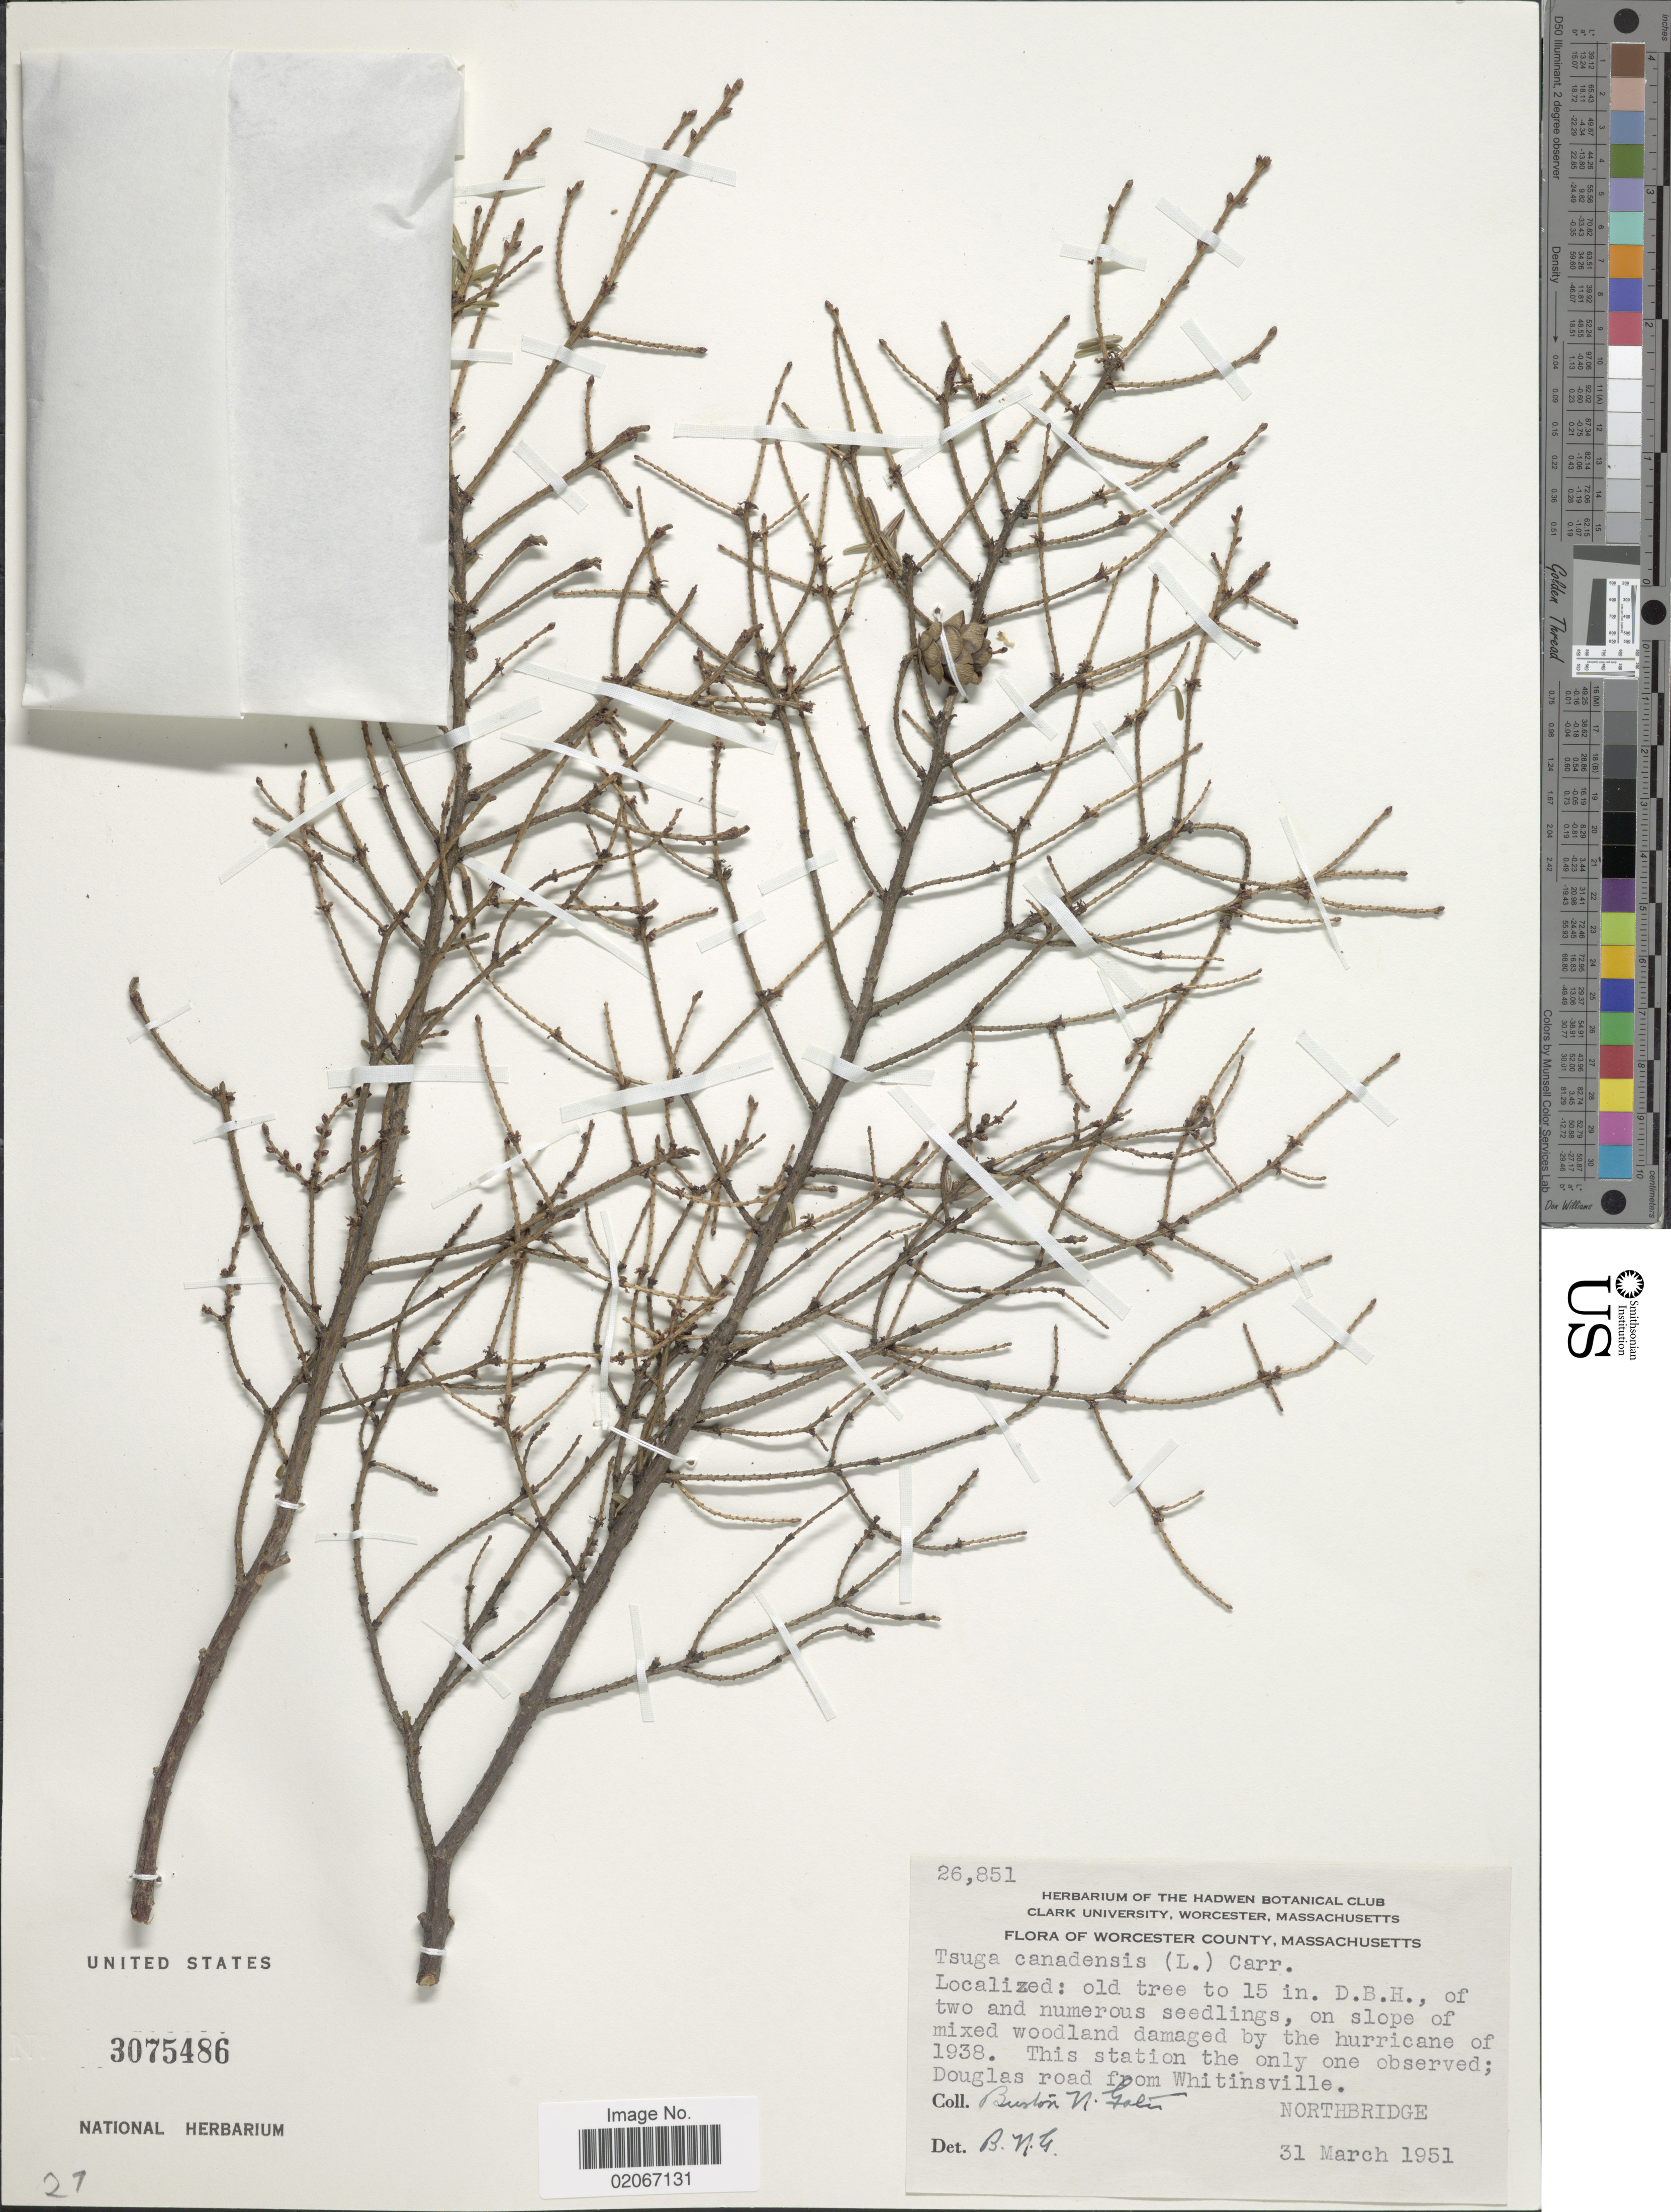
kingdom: Plantae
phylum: Tracheophyta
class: Pinopsida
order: Pinales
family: Pinaceae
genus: Tsuga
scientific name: Tsuga canadensis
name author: (L.) Carrière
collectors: B. N. Gates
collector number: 26851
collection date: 1951-03-31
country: United States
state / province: Massachusetts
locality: Worcester County, Douglas road from Whitinsville, Northbridge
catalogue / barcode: US 3075486